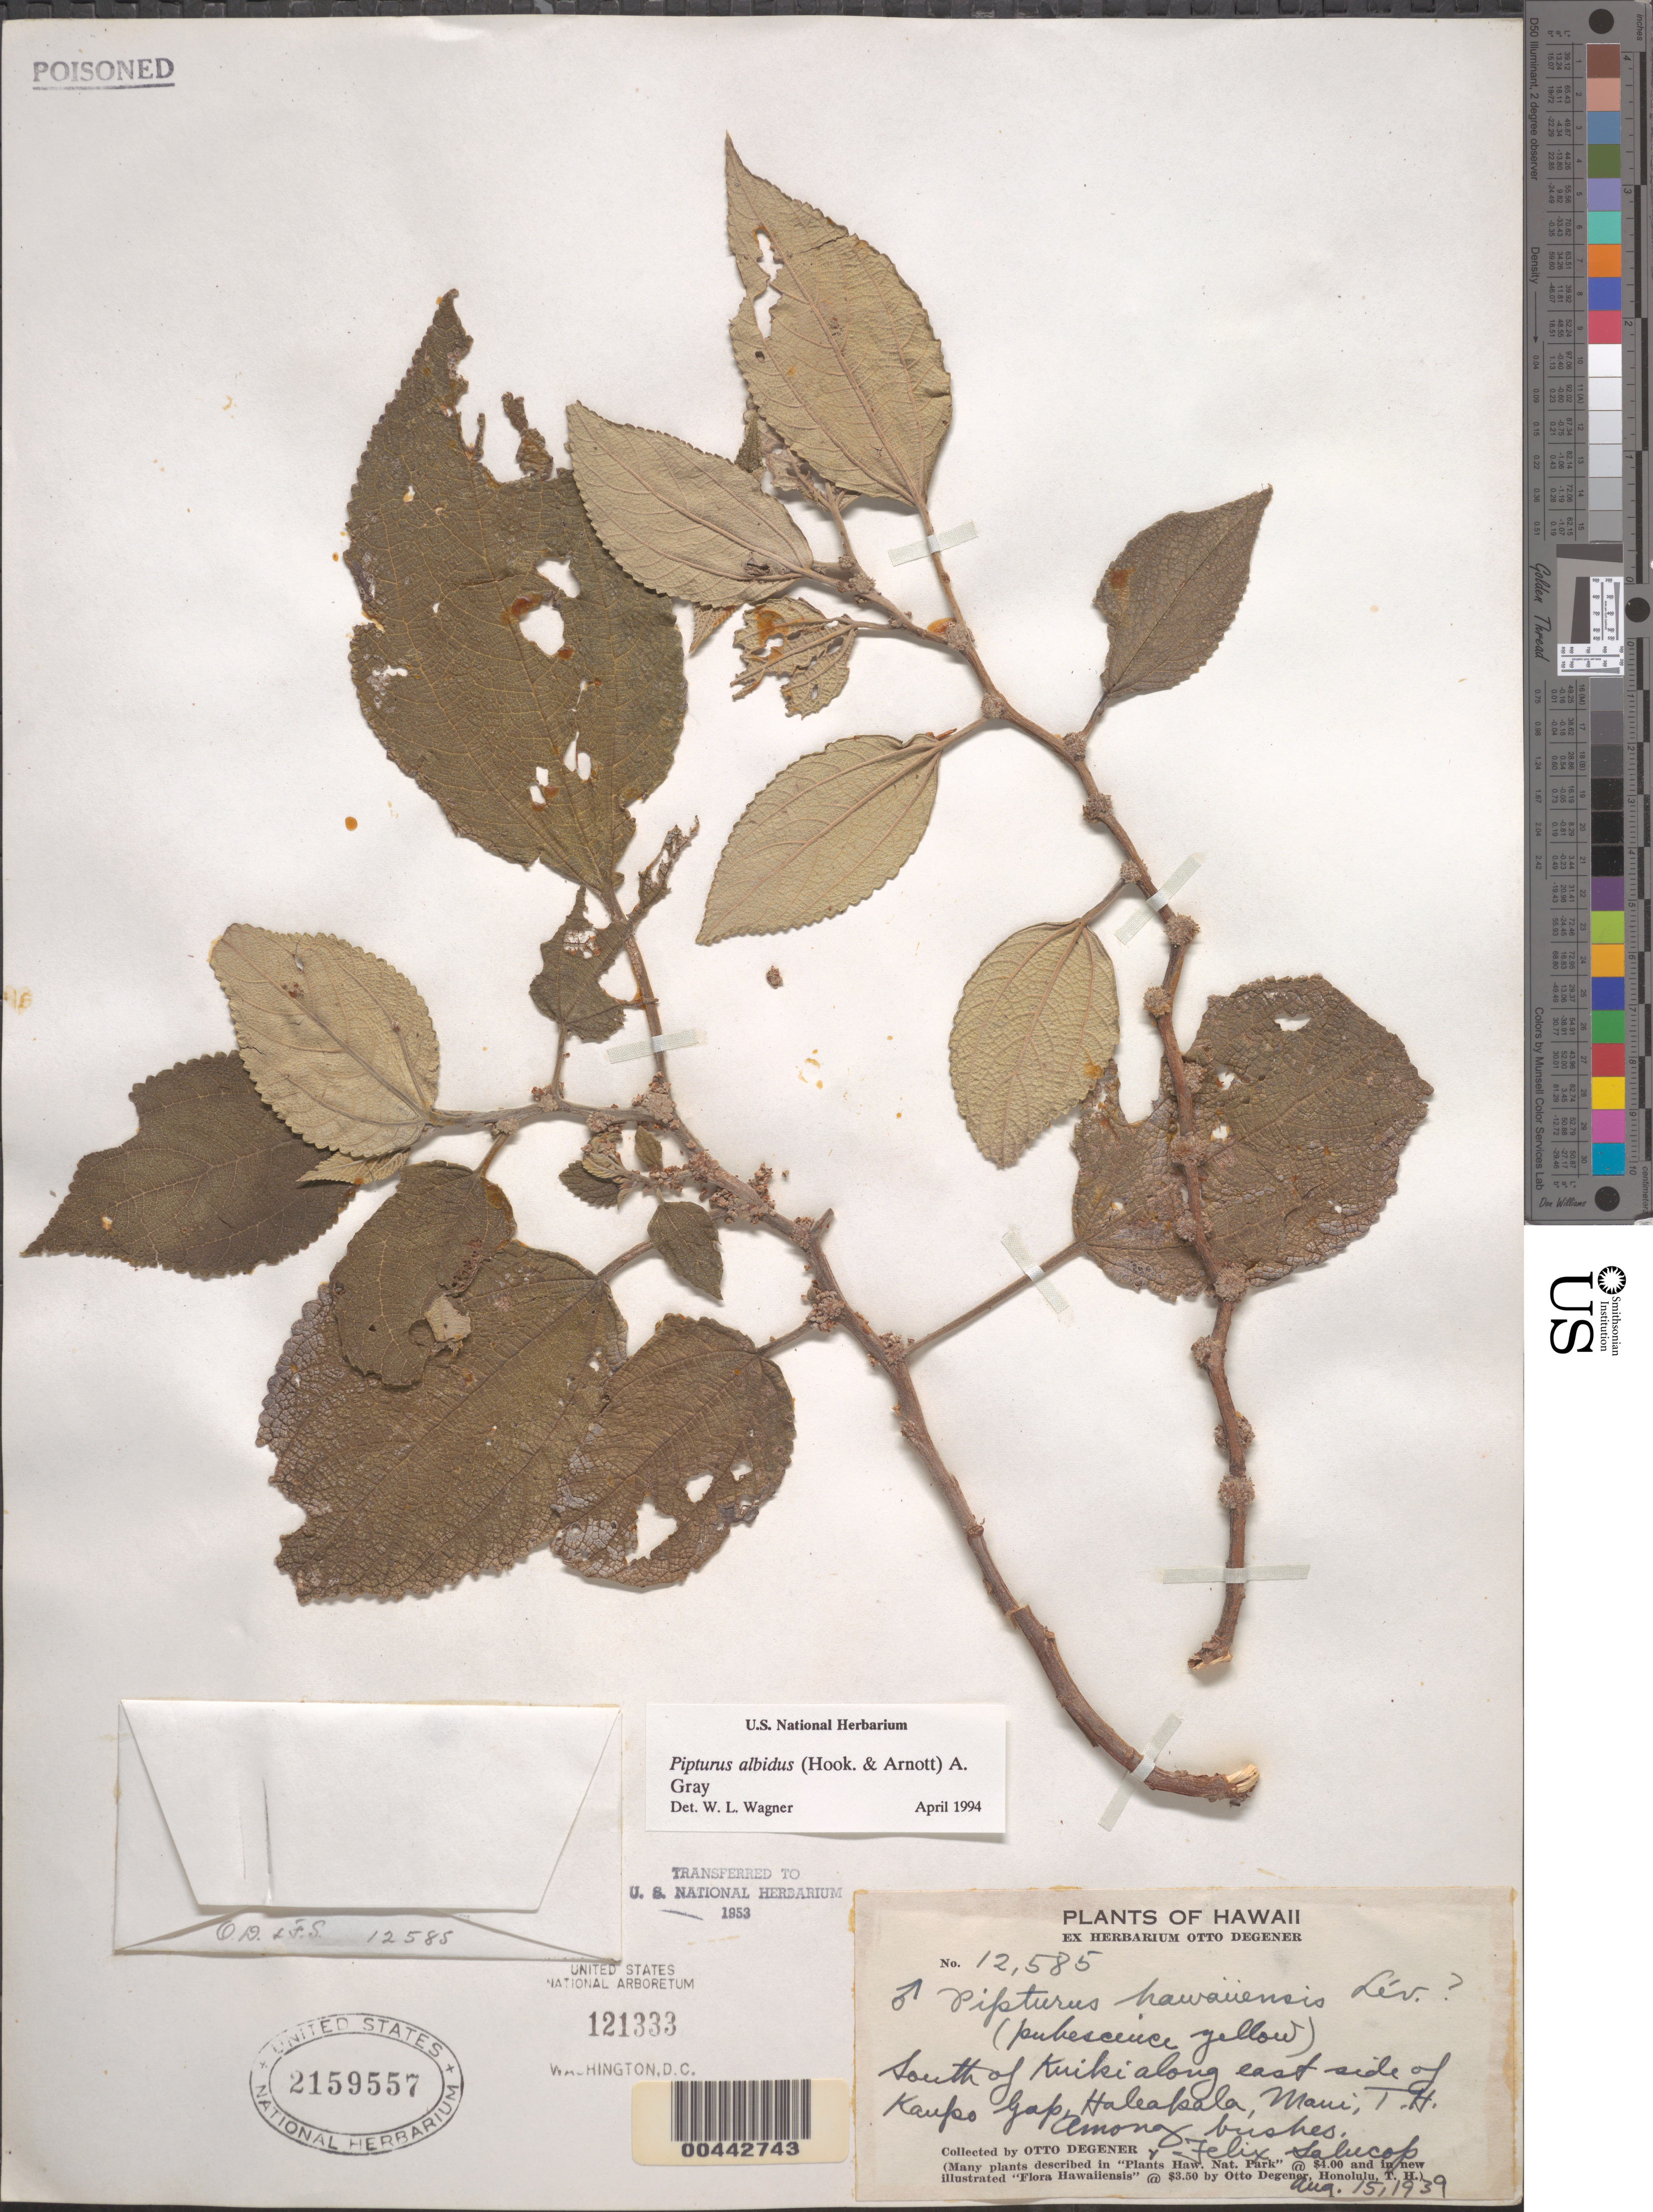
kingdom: Plantae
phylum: Tracheophyta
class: Magnoliopsida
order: Rosales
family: Urticaceae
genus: Pipturus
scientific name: Pipturus albidus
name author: (Hook. & Arn.) A. Gray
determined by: Wagner, W. L., (BOT), Smithsonian Institution - National Museum of Natural History (UNITED STATES)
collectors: O. Degener & F. Salucop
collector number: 12585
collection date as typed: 15 Aug 1939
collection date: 1939-08-15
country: United States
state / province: Hawaii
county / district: Maui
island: Maui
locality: South of Kuiki along east side of Kaupo Gap, Haleakala.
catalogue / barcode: US 2159557